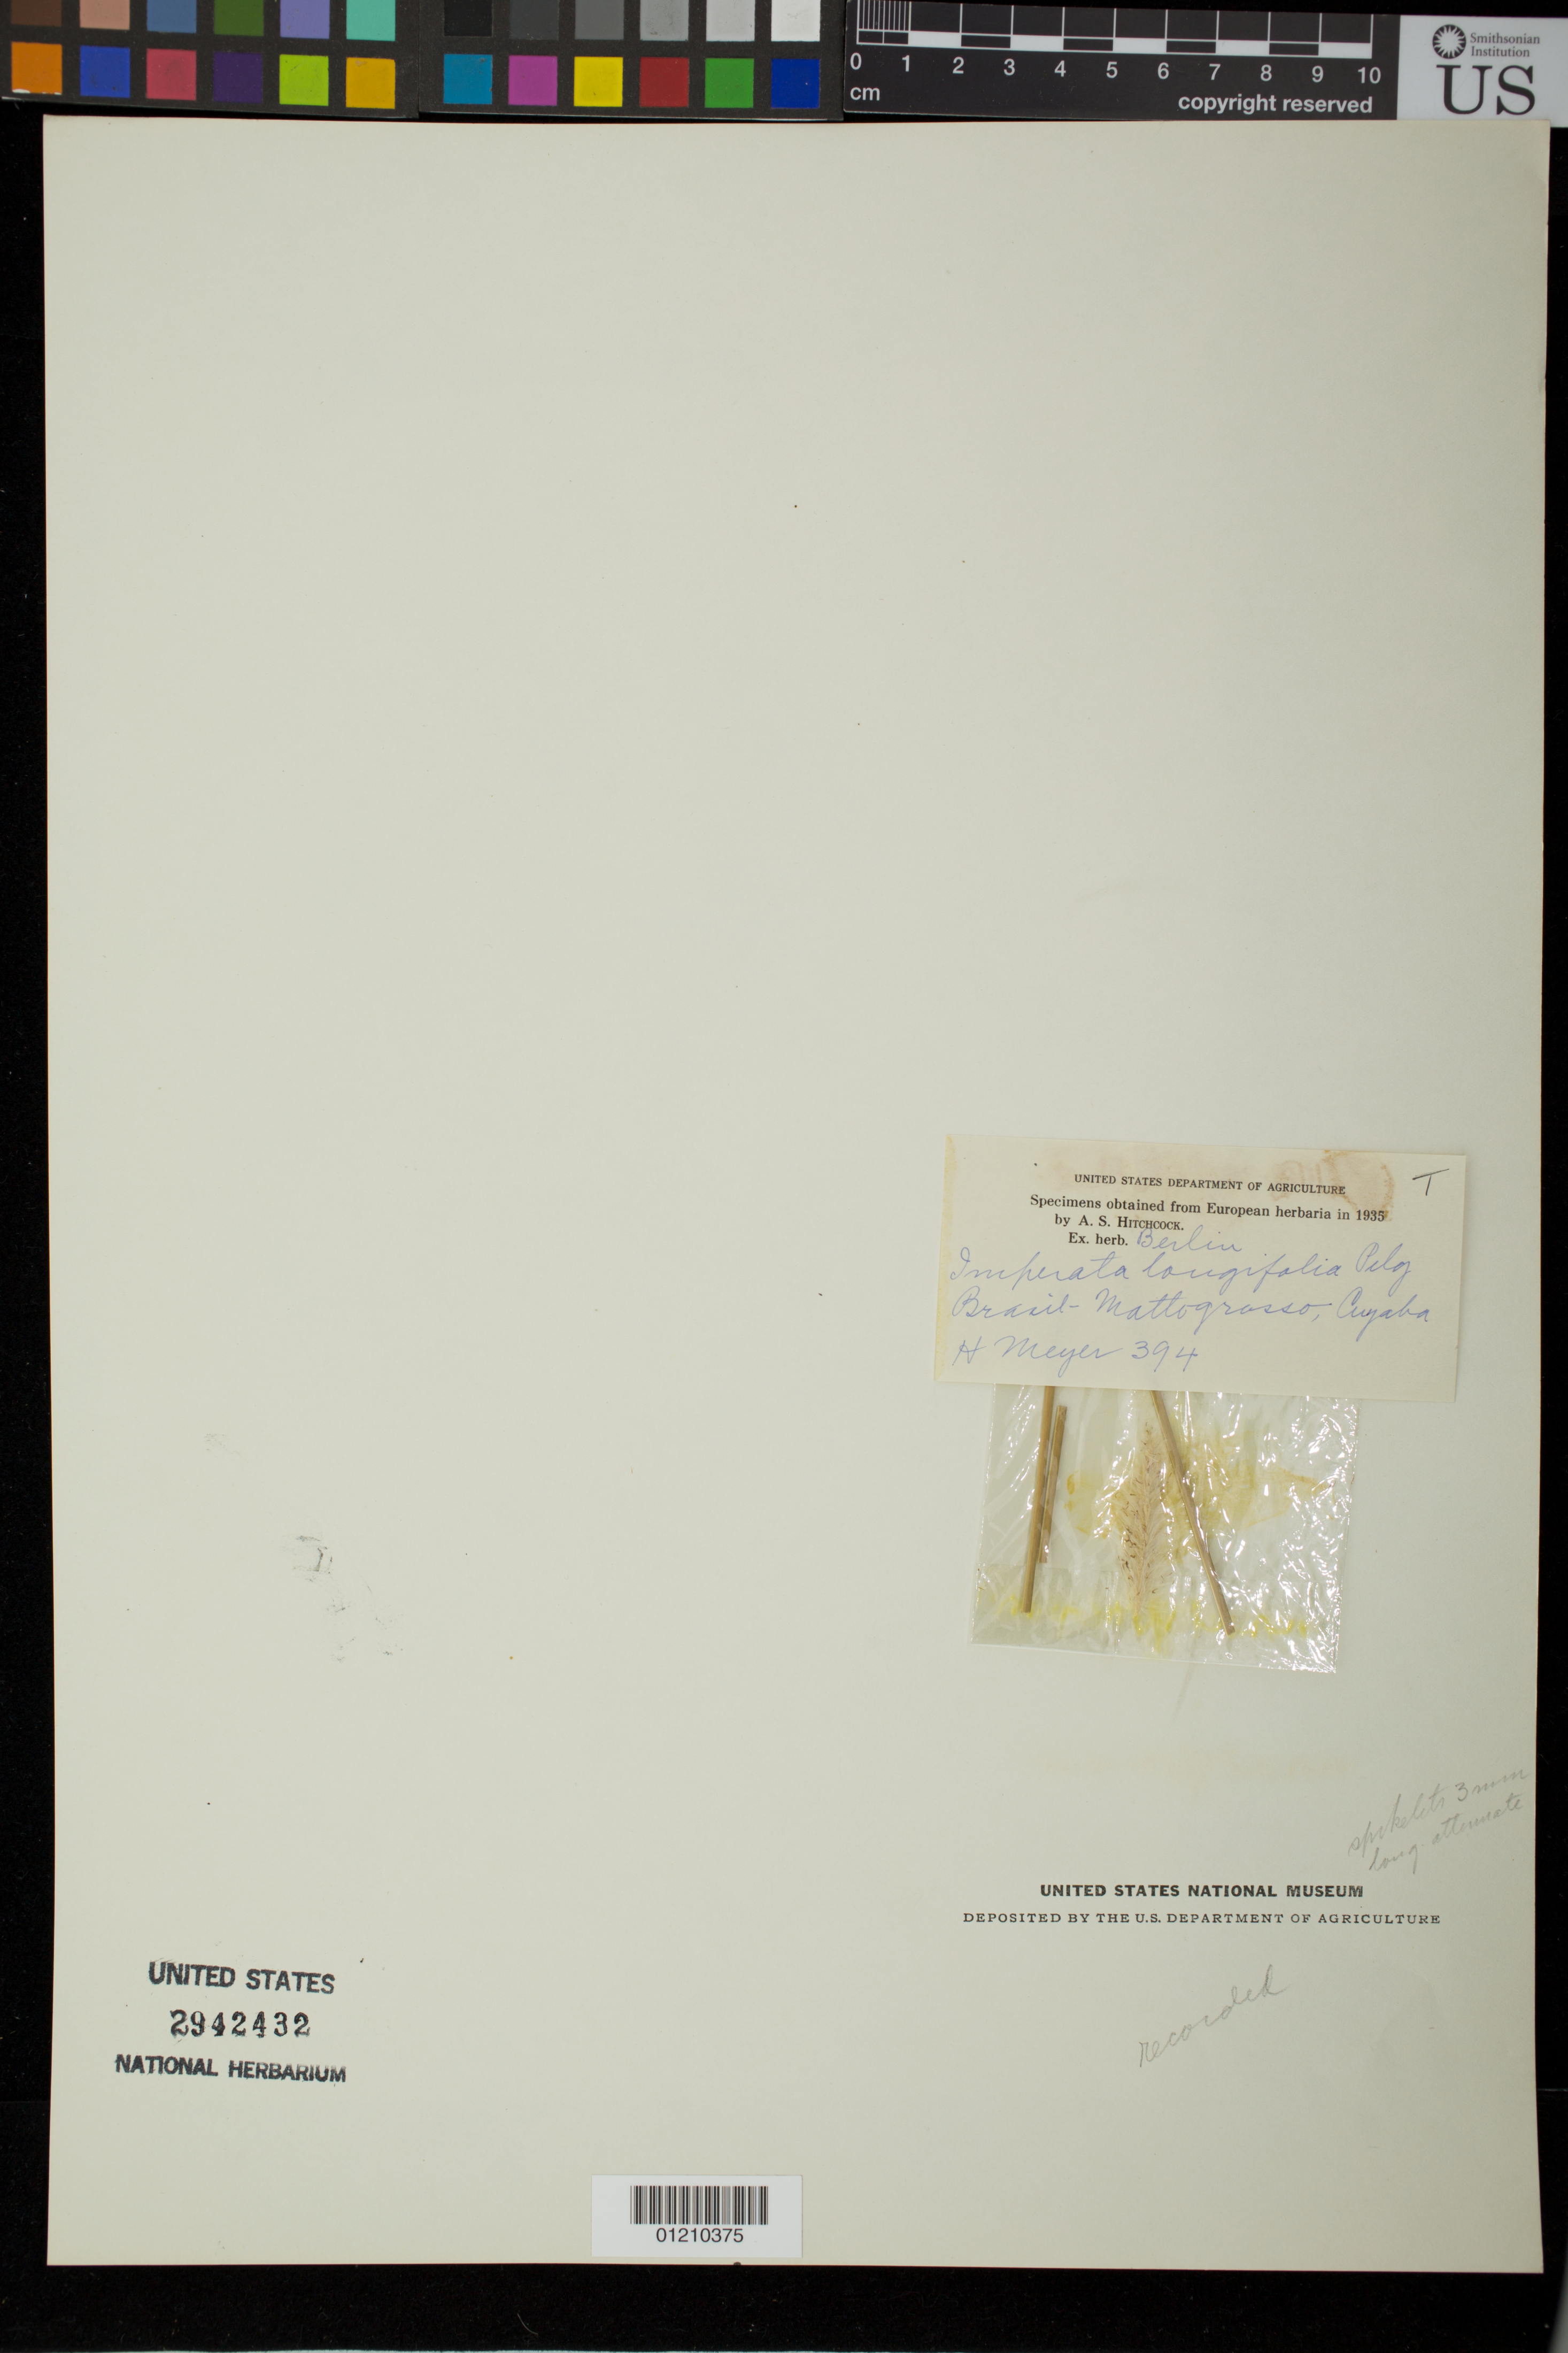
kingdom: Plantae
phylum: Tracheophyta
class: Liliopsida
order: Poales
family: Poaceae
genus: Imperata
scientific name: Imperata longifolia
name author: Pilg.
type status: Type Collection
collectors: H. Meyer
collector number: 394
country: Brazil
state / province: Mato Grosso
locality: Cuyaba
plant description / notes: Fragmentary material of type specimen ex herb. Berlin.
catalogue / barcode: US 2942432